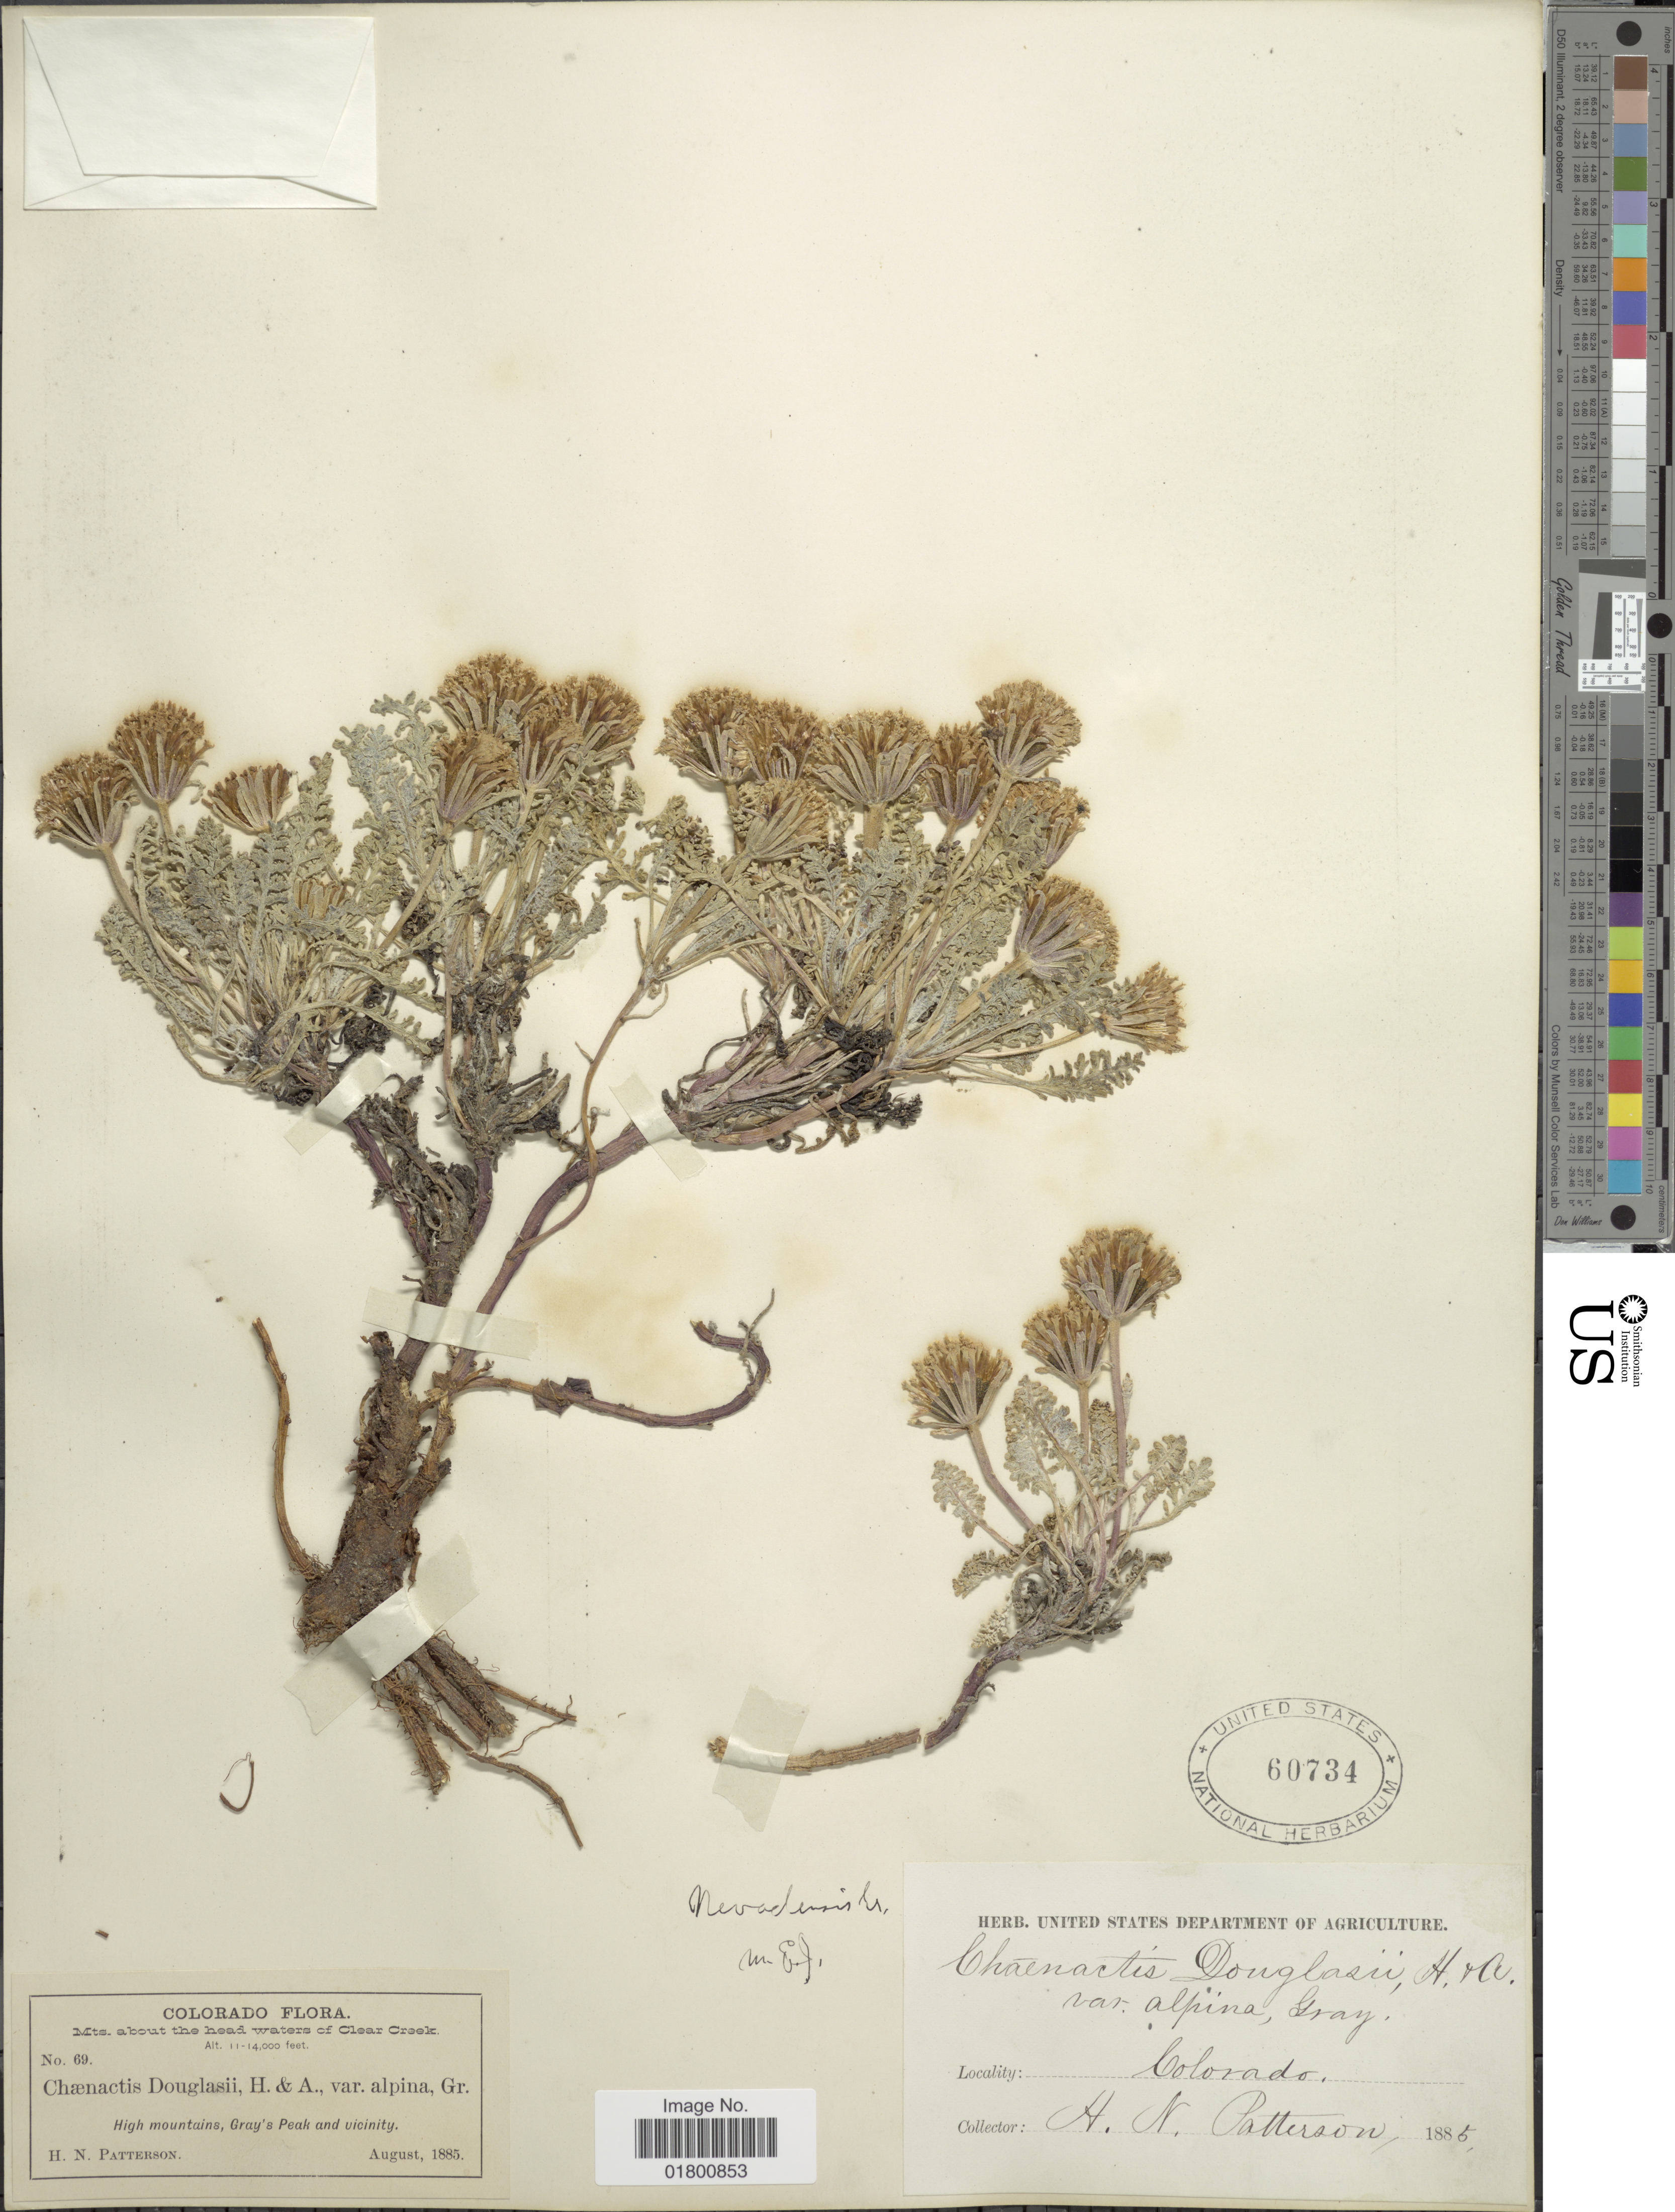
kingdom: Plantae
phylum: Tracheophyta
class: Magnoliopsida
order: Asterales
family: Asteraceae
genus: Chaenactis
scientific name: Chaenactis alpina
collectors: H. N. Patterson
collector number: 69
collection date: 1885-08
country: United States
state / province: Colorado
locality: Mts. about the head waters of Clear Creek, High Mountains, Gray's Peak and vicinity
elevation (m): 3353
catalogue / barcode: US 60734